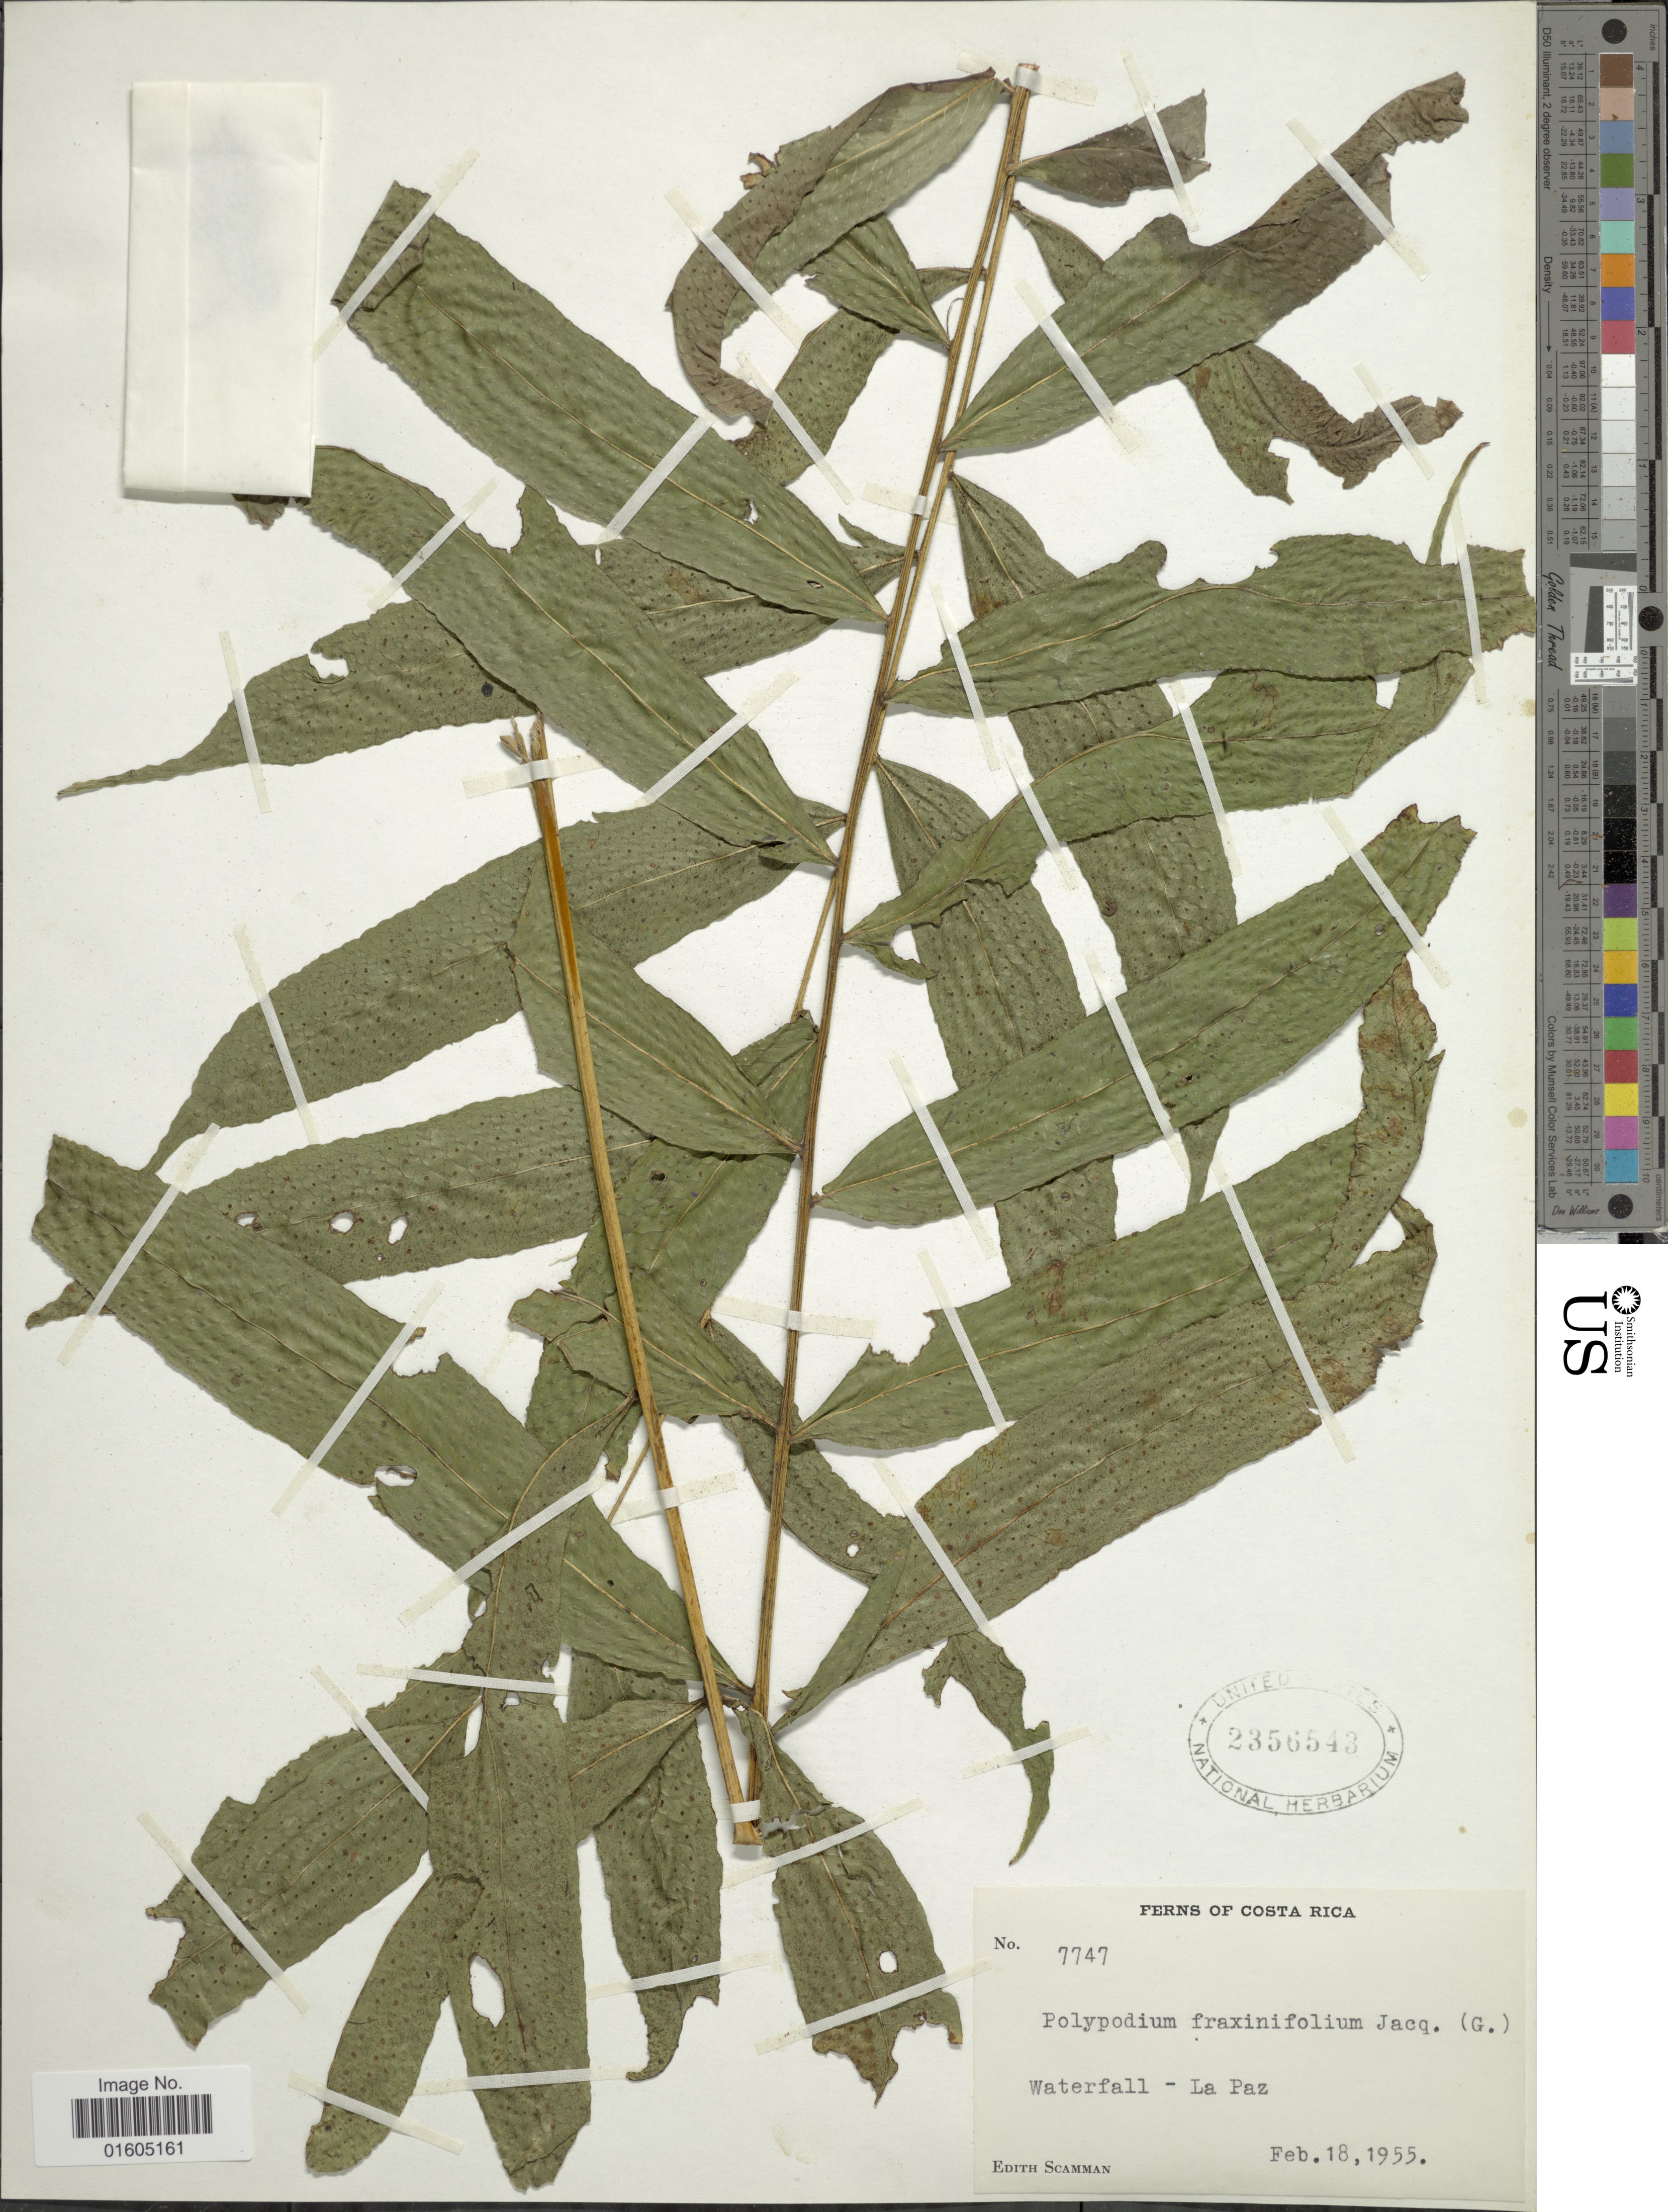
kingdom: Plantae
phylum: Tracheophyta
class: Polypodiopsida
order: Polypodiales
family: Polypodiaceae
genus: Serpocaulon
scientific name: Serpocaulon fraxinifolium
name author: (Jacq.) A.R. Sm.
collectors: E. Scamman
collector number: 7747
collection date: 1955-02-18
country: Costa Rica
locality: Costa Rica. Waterfall - La Paz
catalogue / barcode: US 2356543